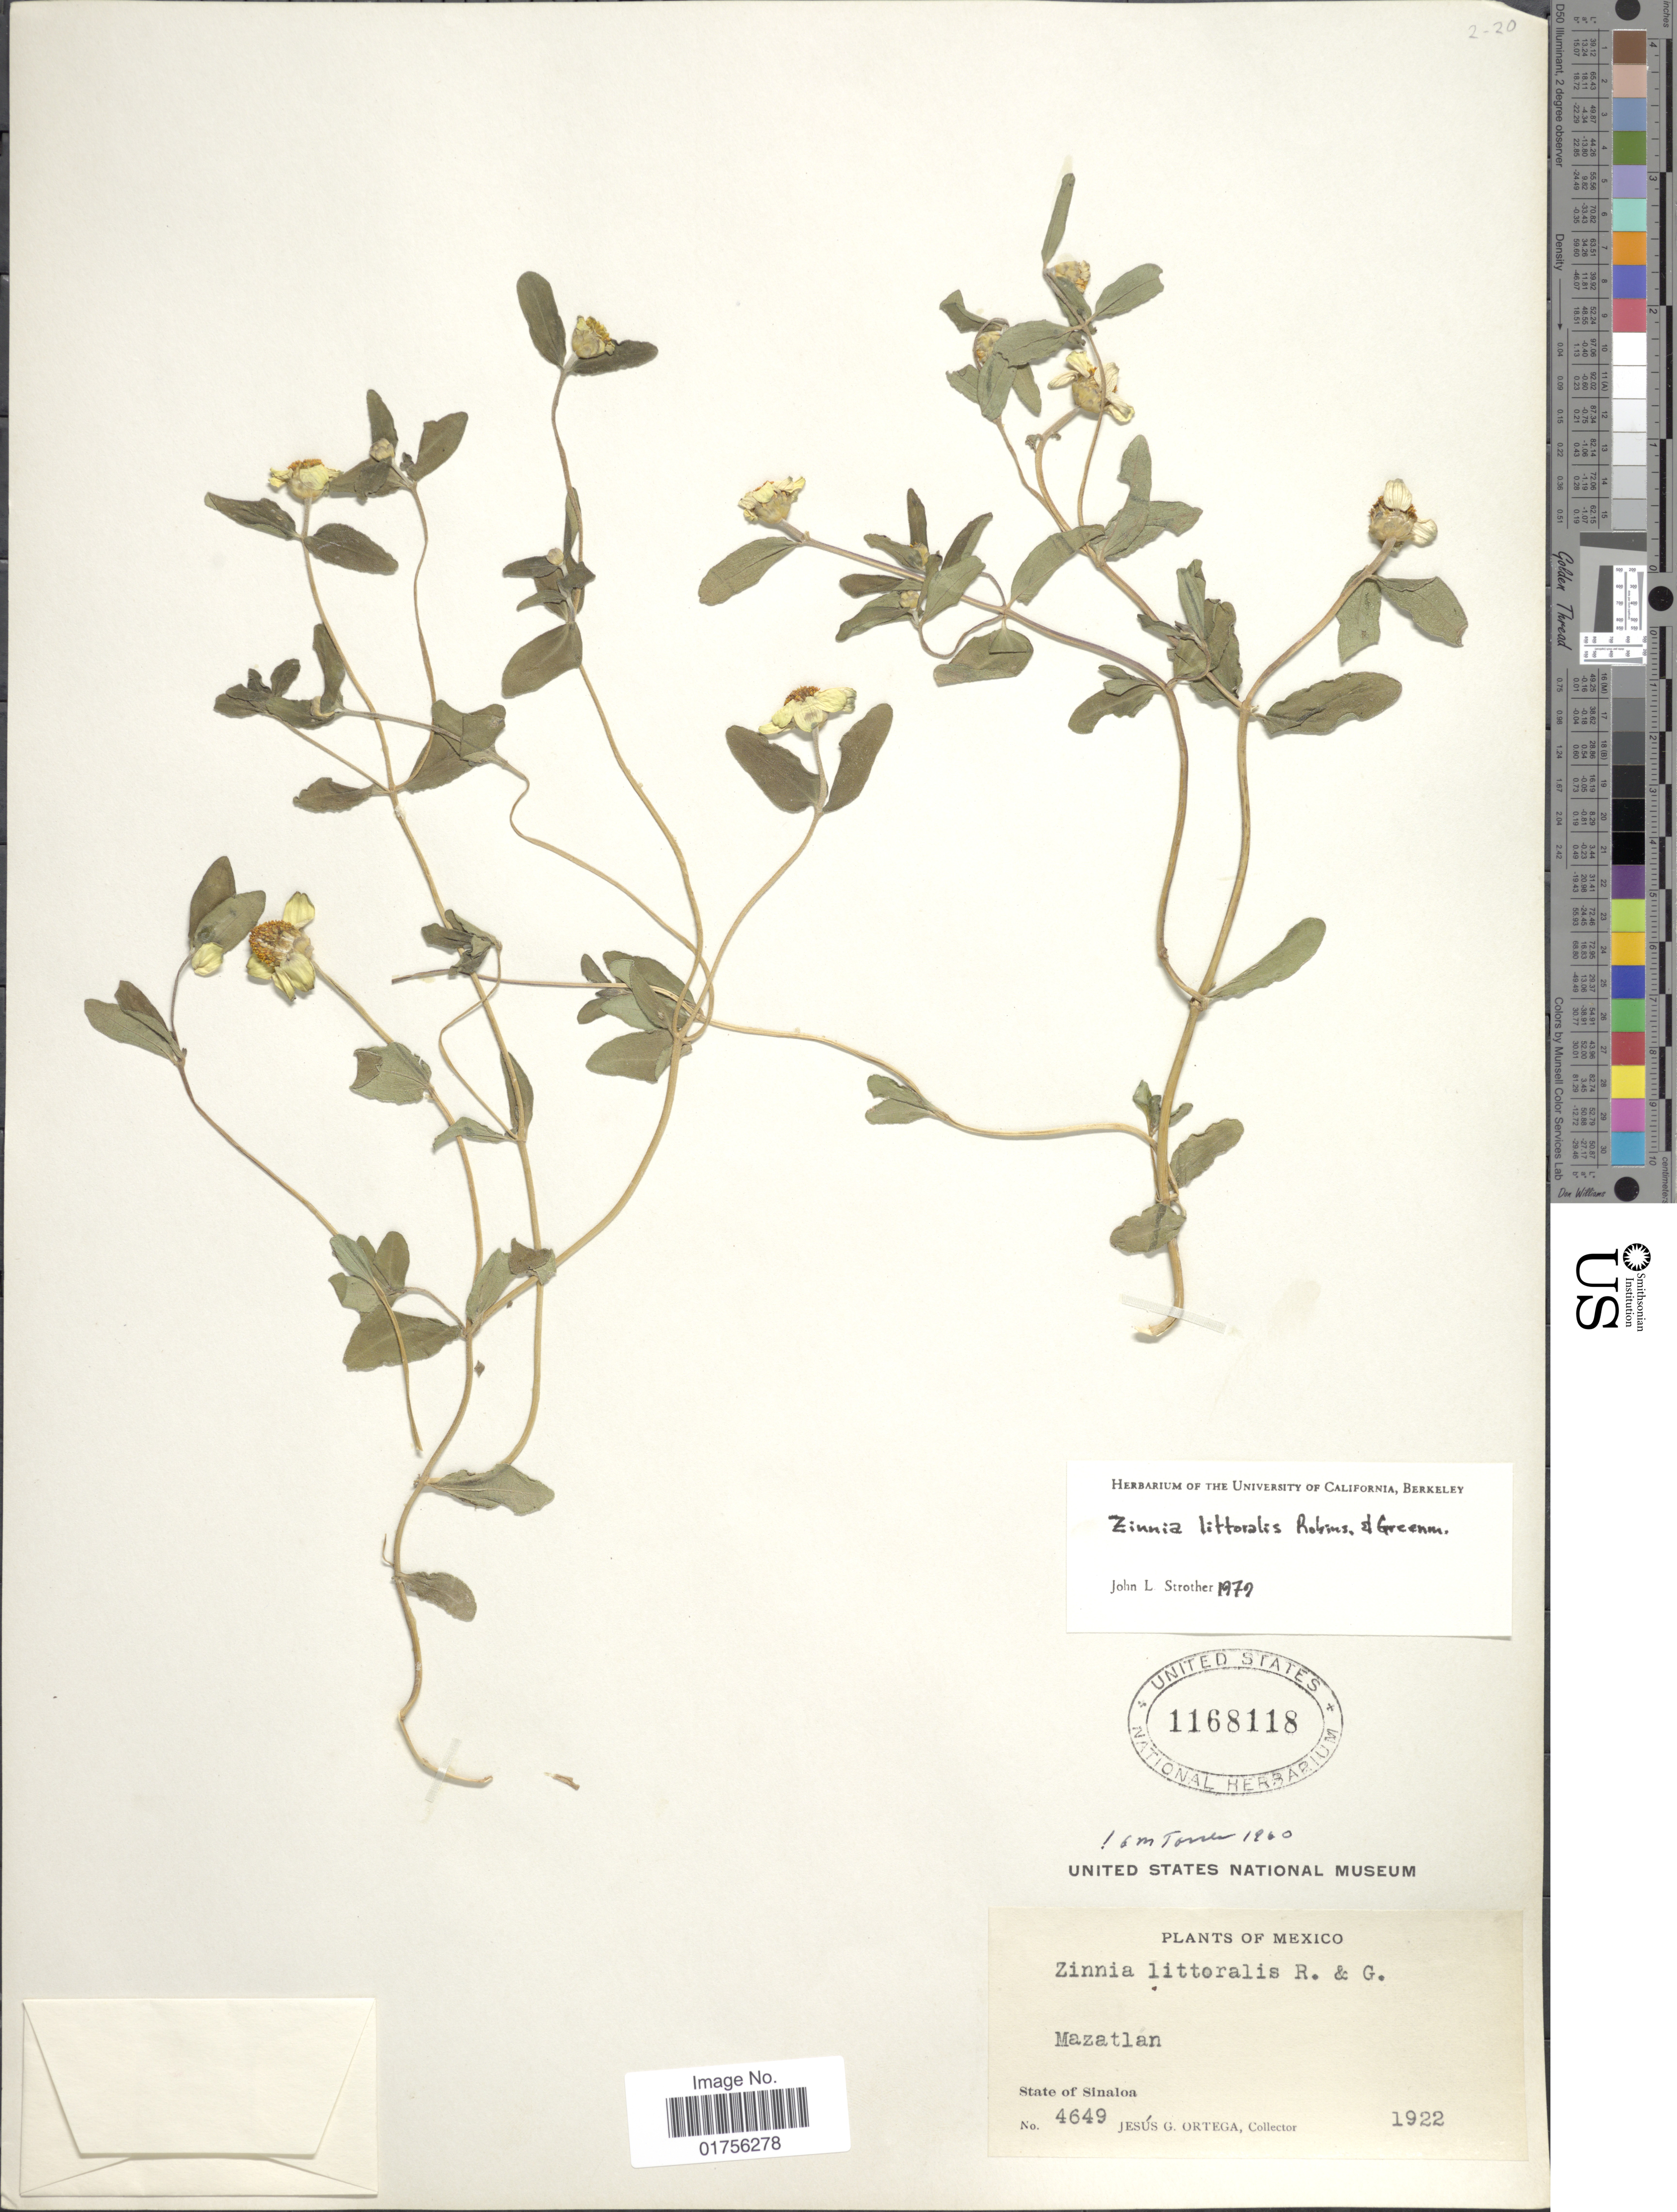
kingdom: Plantae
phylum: Tracheophyta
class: Magnoliopsida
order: Asterales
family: Asteraceae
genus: Zinnia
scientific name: Zinnia littoralis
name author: B.L. Rob. & Greenm.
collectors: J. Ortega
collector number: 4649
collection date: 1922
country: Mexico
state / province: Sinaloa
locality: Mazatlan, State of Sinaloa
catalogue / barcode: US 1168118